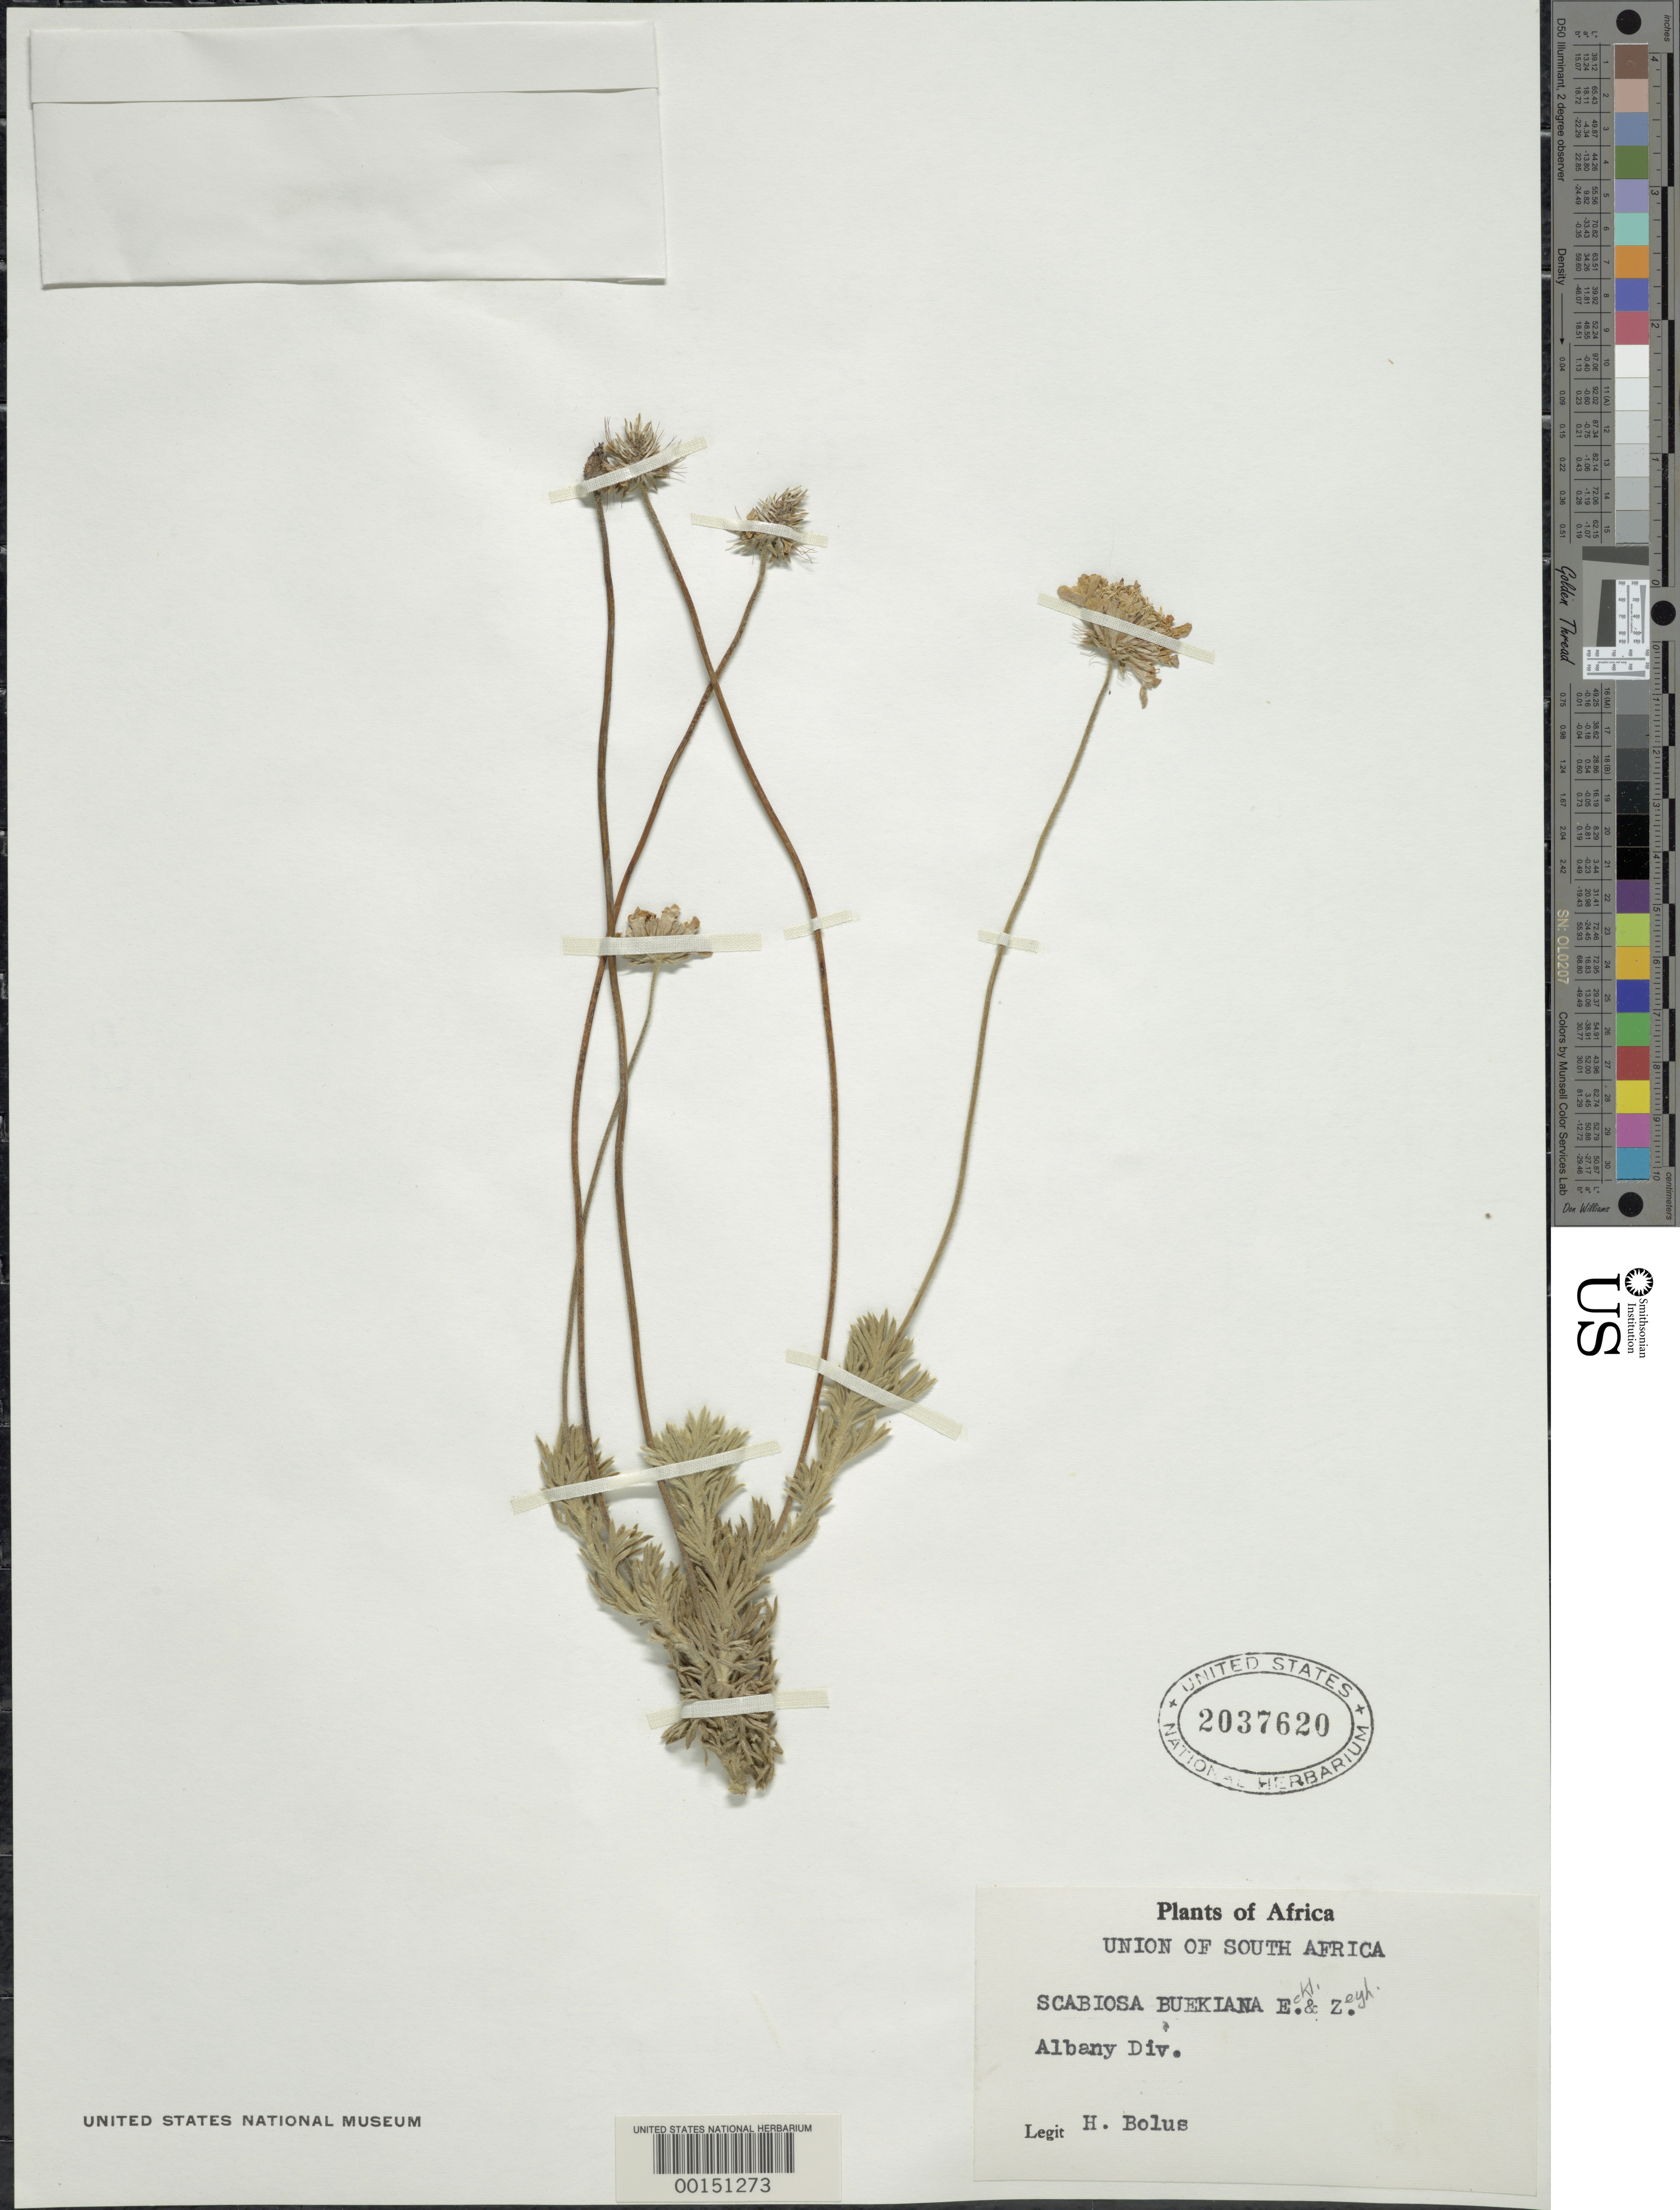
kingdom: Plantae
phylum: Tracheophyta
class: Magnoliopsida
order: Dipsacales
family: Caprifoliaceae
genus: Scabiosa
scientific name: Scabiosa buekiana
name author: Eckl. & Zeyh.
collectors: H. Bolus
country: South Africa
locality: Albany Div.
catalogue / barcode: US 2037620